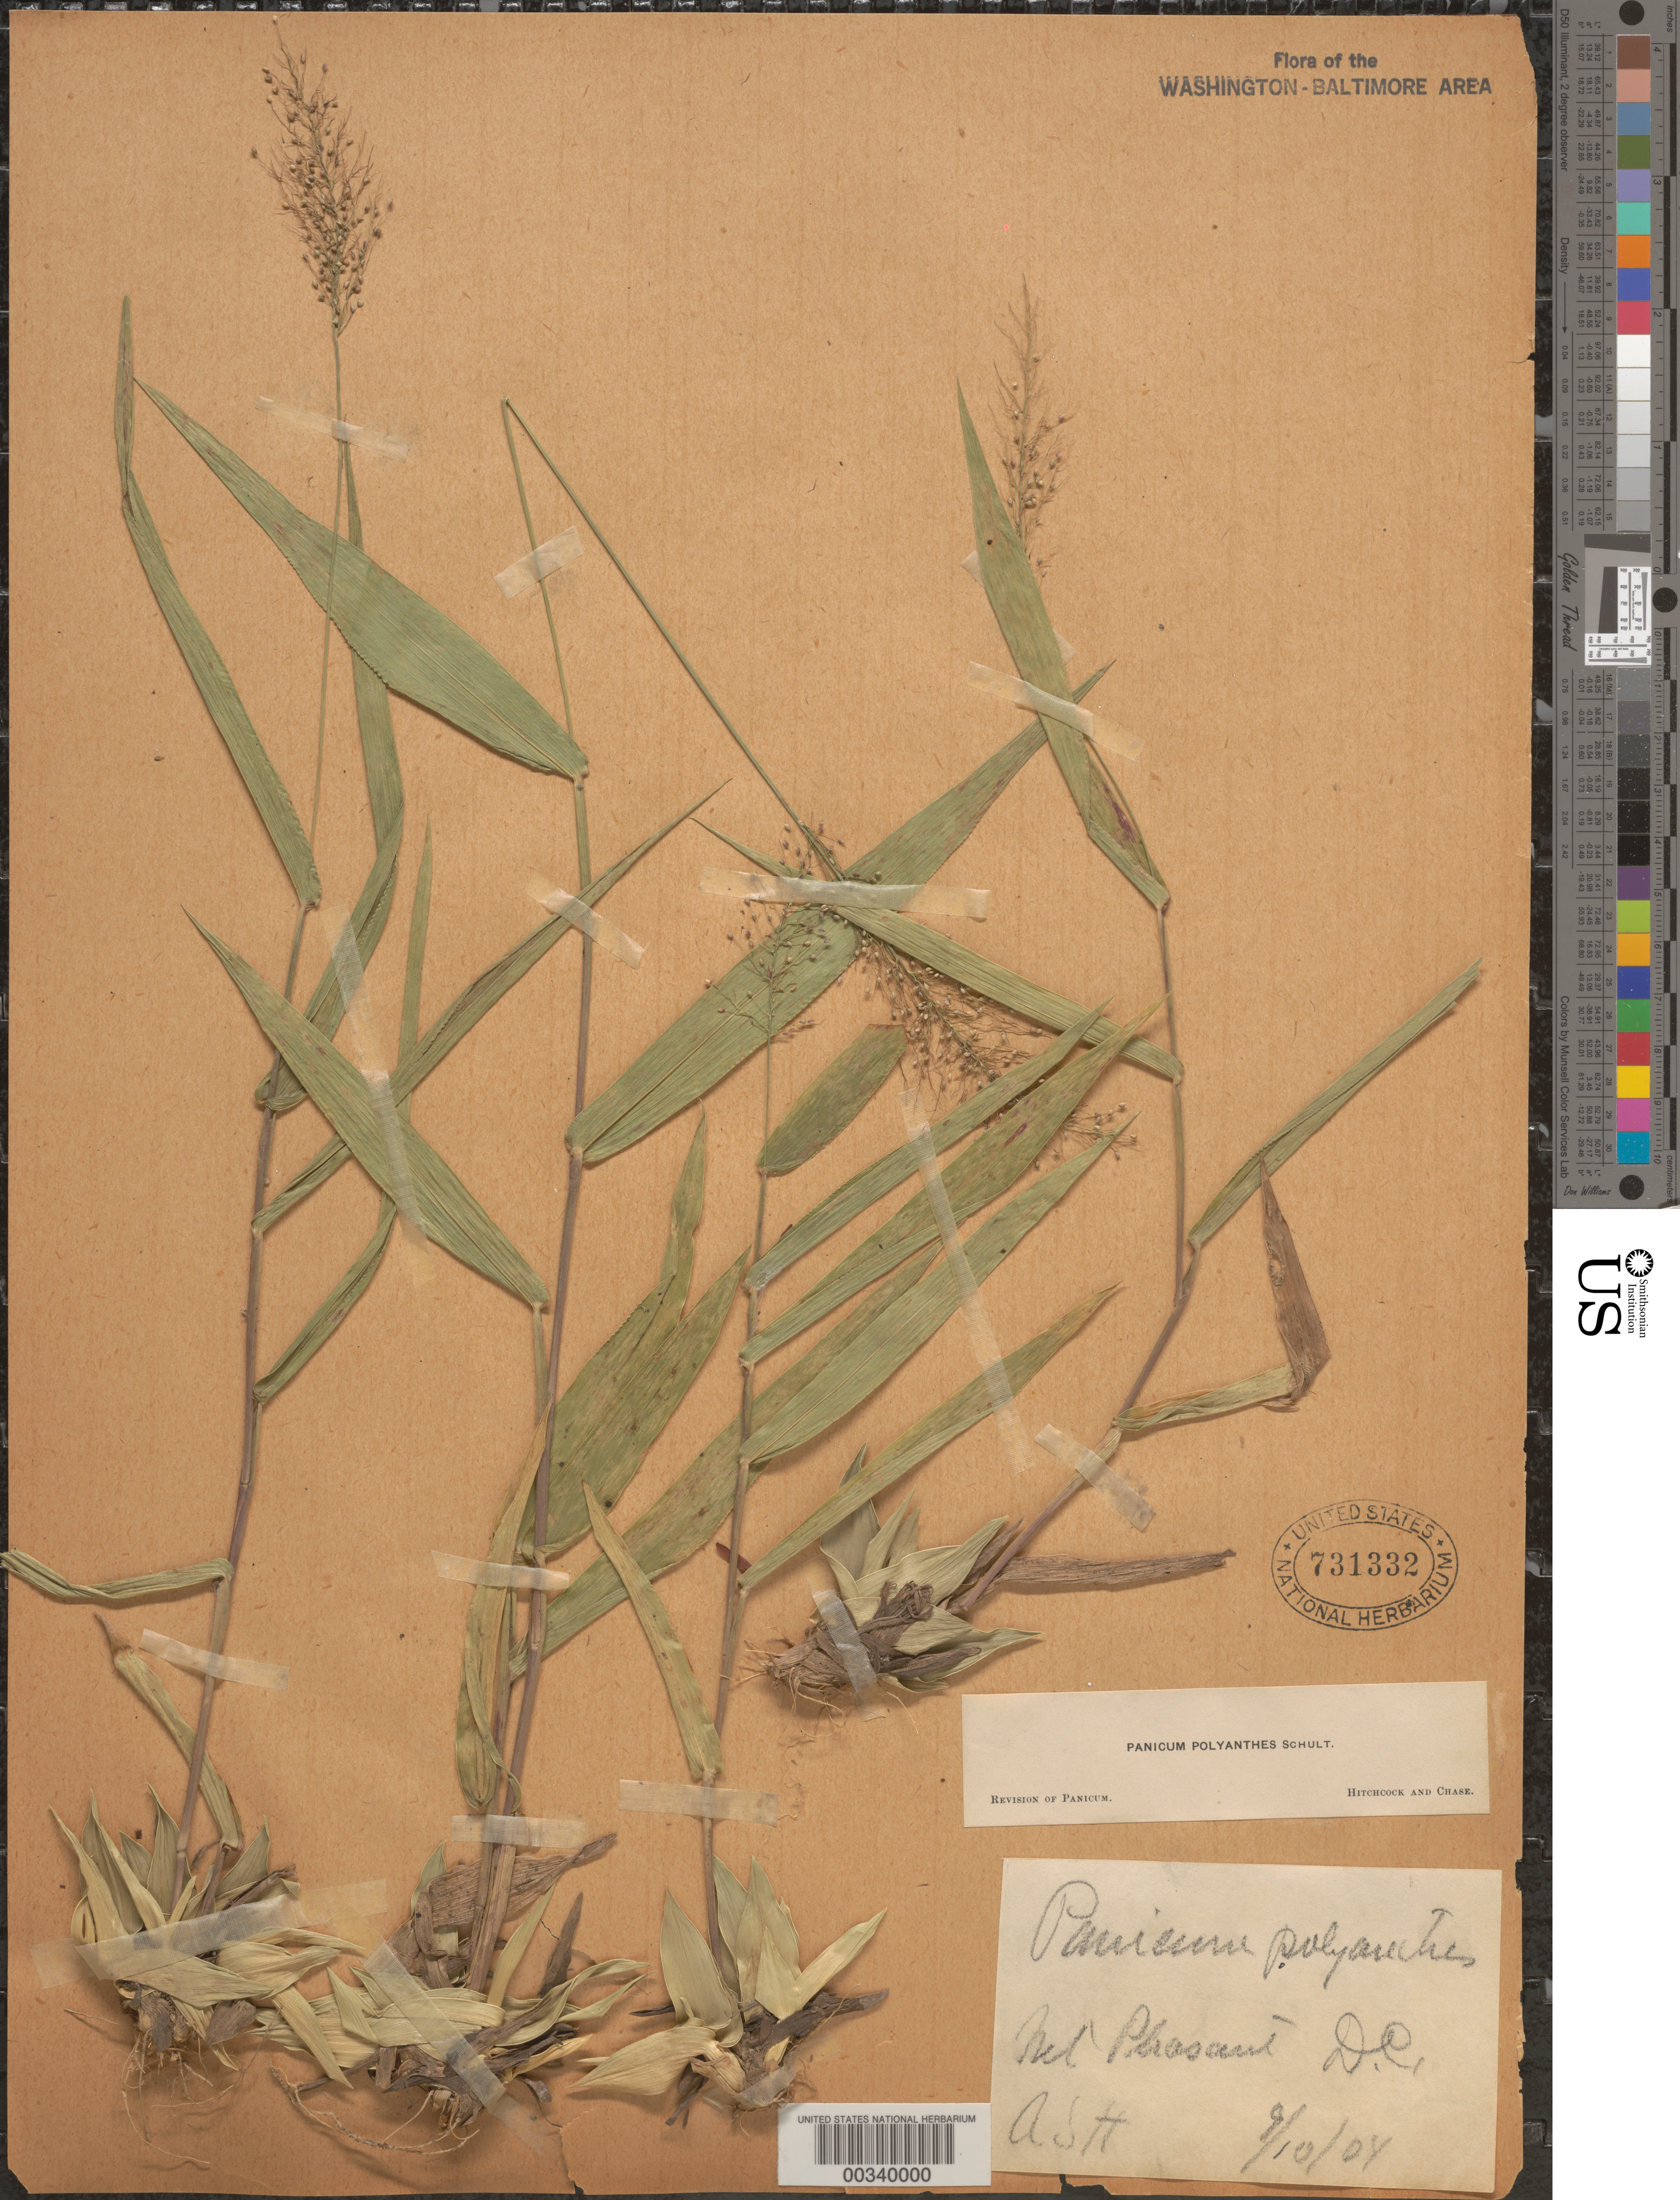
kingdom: Plantae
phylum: Tracheophyta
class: Liliopsida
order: Poales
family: Poaceae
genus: Dichanthelium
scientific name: Dichanthelium sphaerocarpon var. polyanthes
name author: (Schult.) Gould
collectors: A. S. Hitchcock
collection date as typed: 10 Sep 1904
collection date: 1904-09-10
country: United States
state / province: District of Columbia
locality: Mount Pleasant Rock Creek Park and Vicinity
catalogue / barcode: US 731332